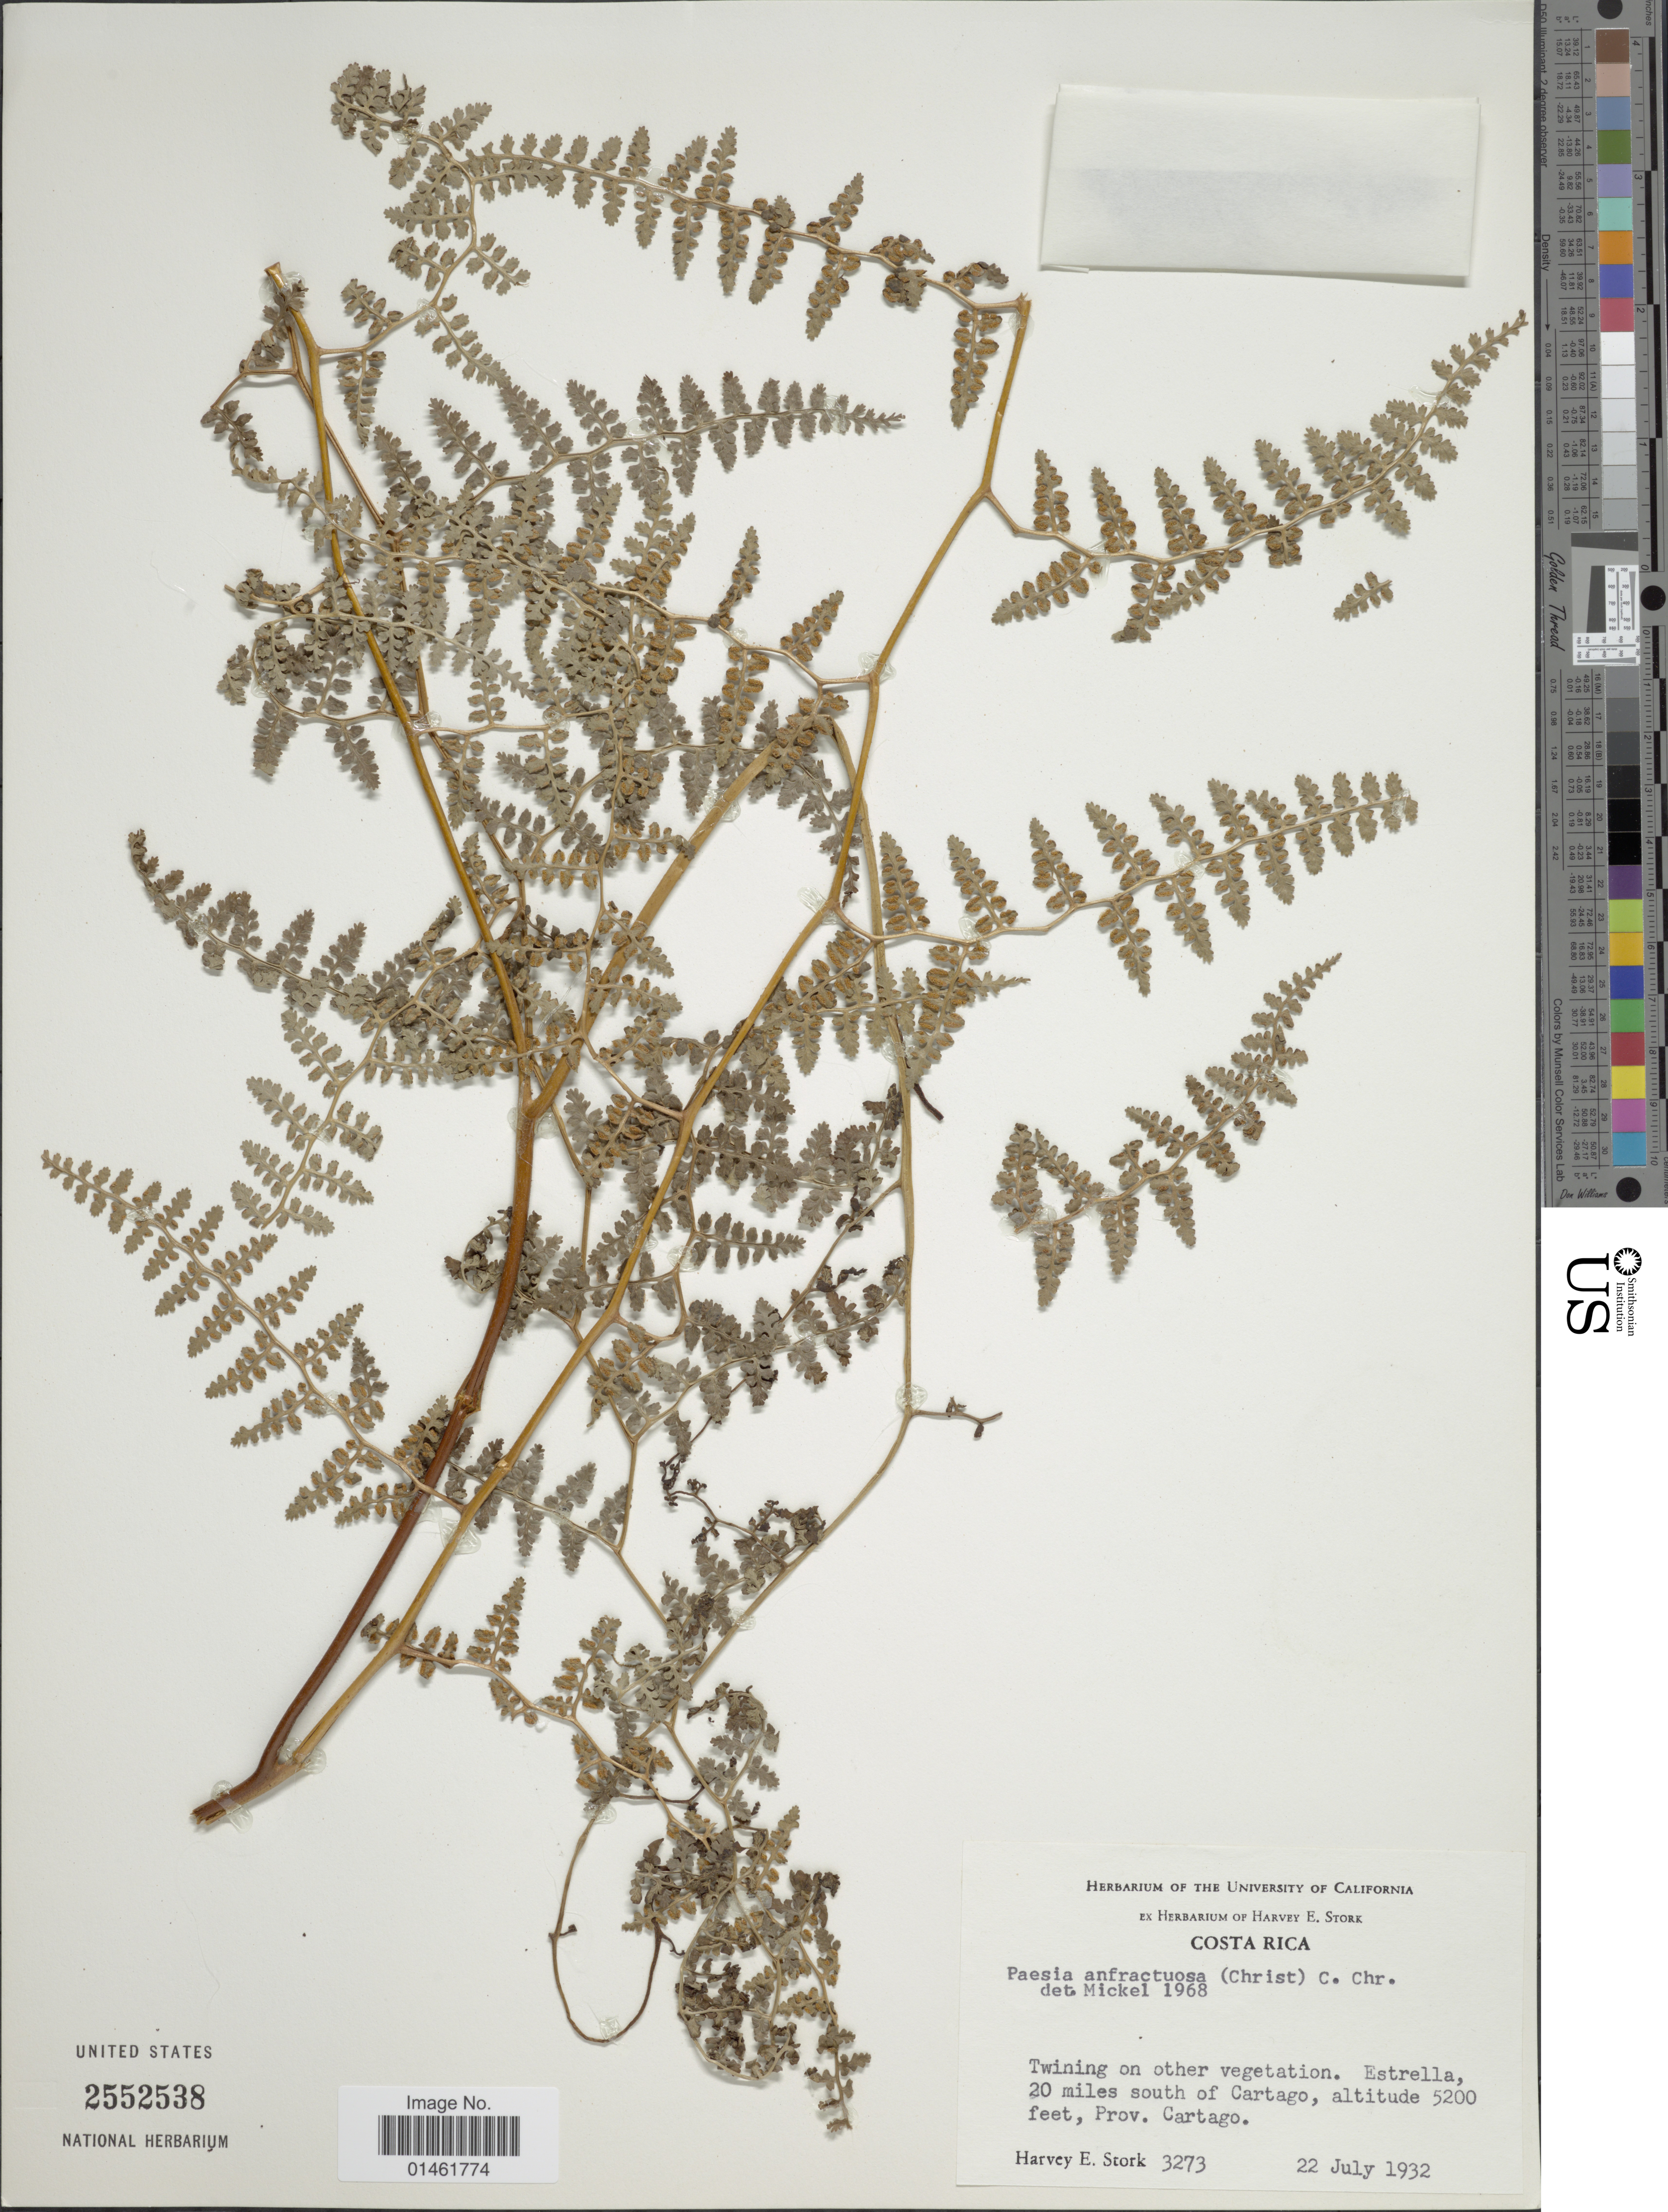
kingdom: Plantae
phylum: Tracheophyta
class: Polypodiopsida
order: Polypodiales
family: Dennstaedtiaceae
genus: Paesia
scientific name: Paesia anfractuosa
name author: (Christ) C. Chr.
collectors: H. E. Stork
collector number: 3273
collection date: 1932-07-22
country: Costa Rica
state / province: Cartago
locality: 20 miles south of Cartago, prov. Cartago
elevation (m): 1585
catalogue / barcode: US 2552538